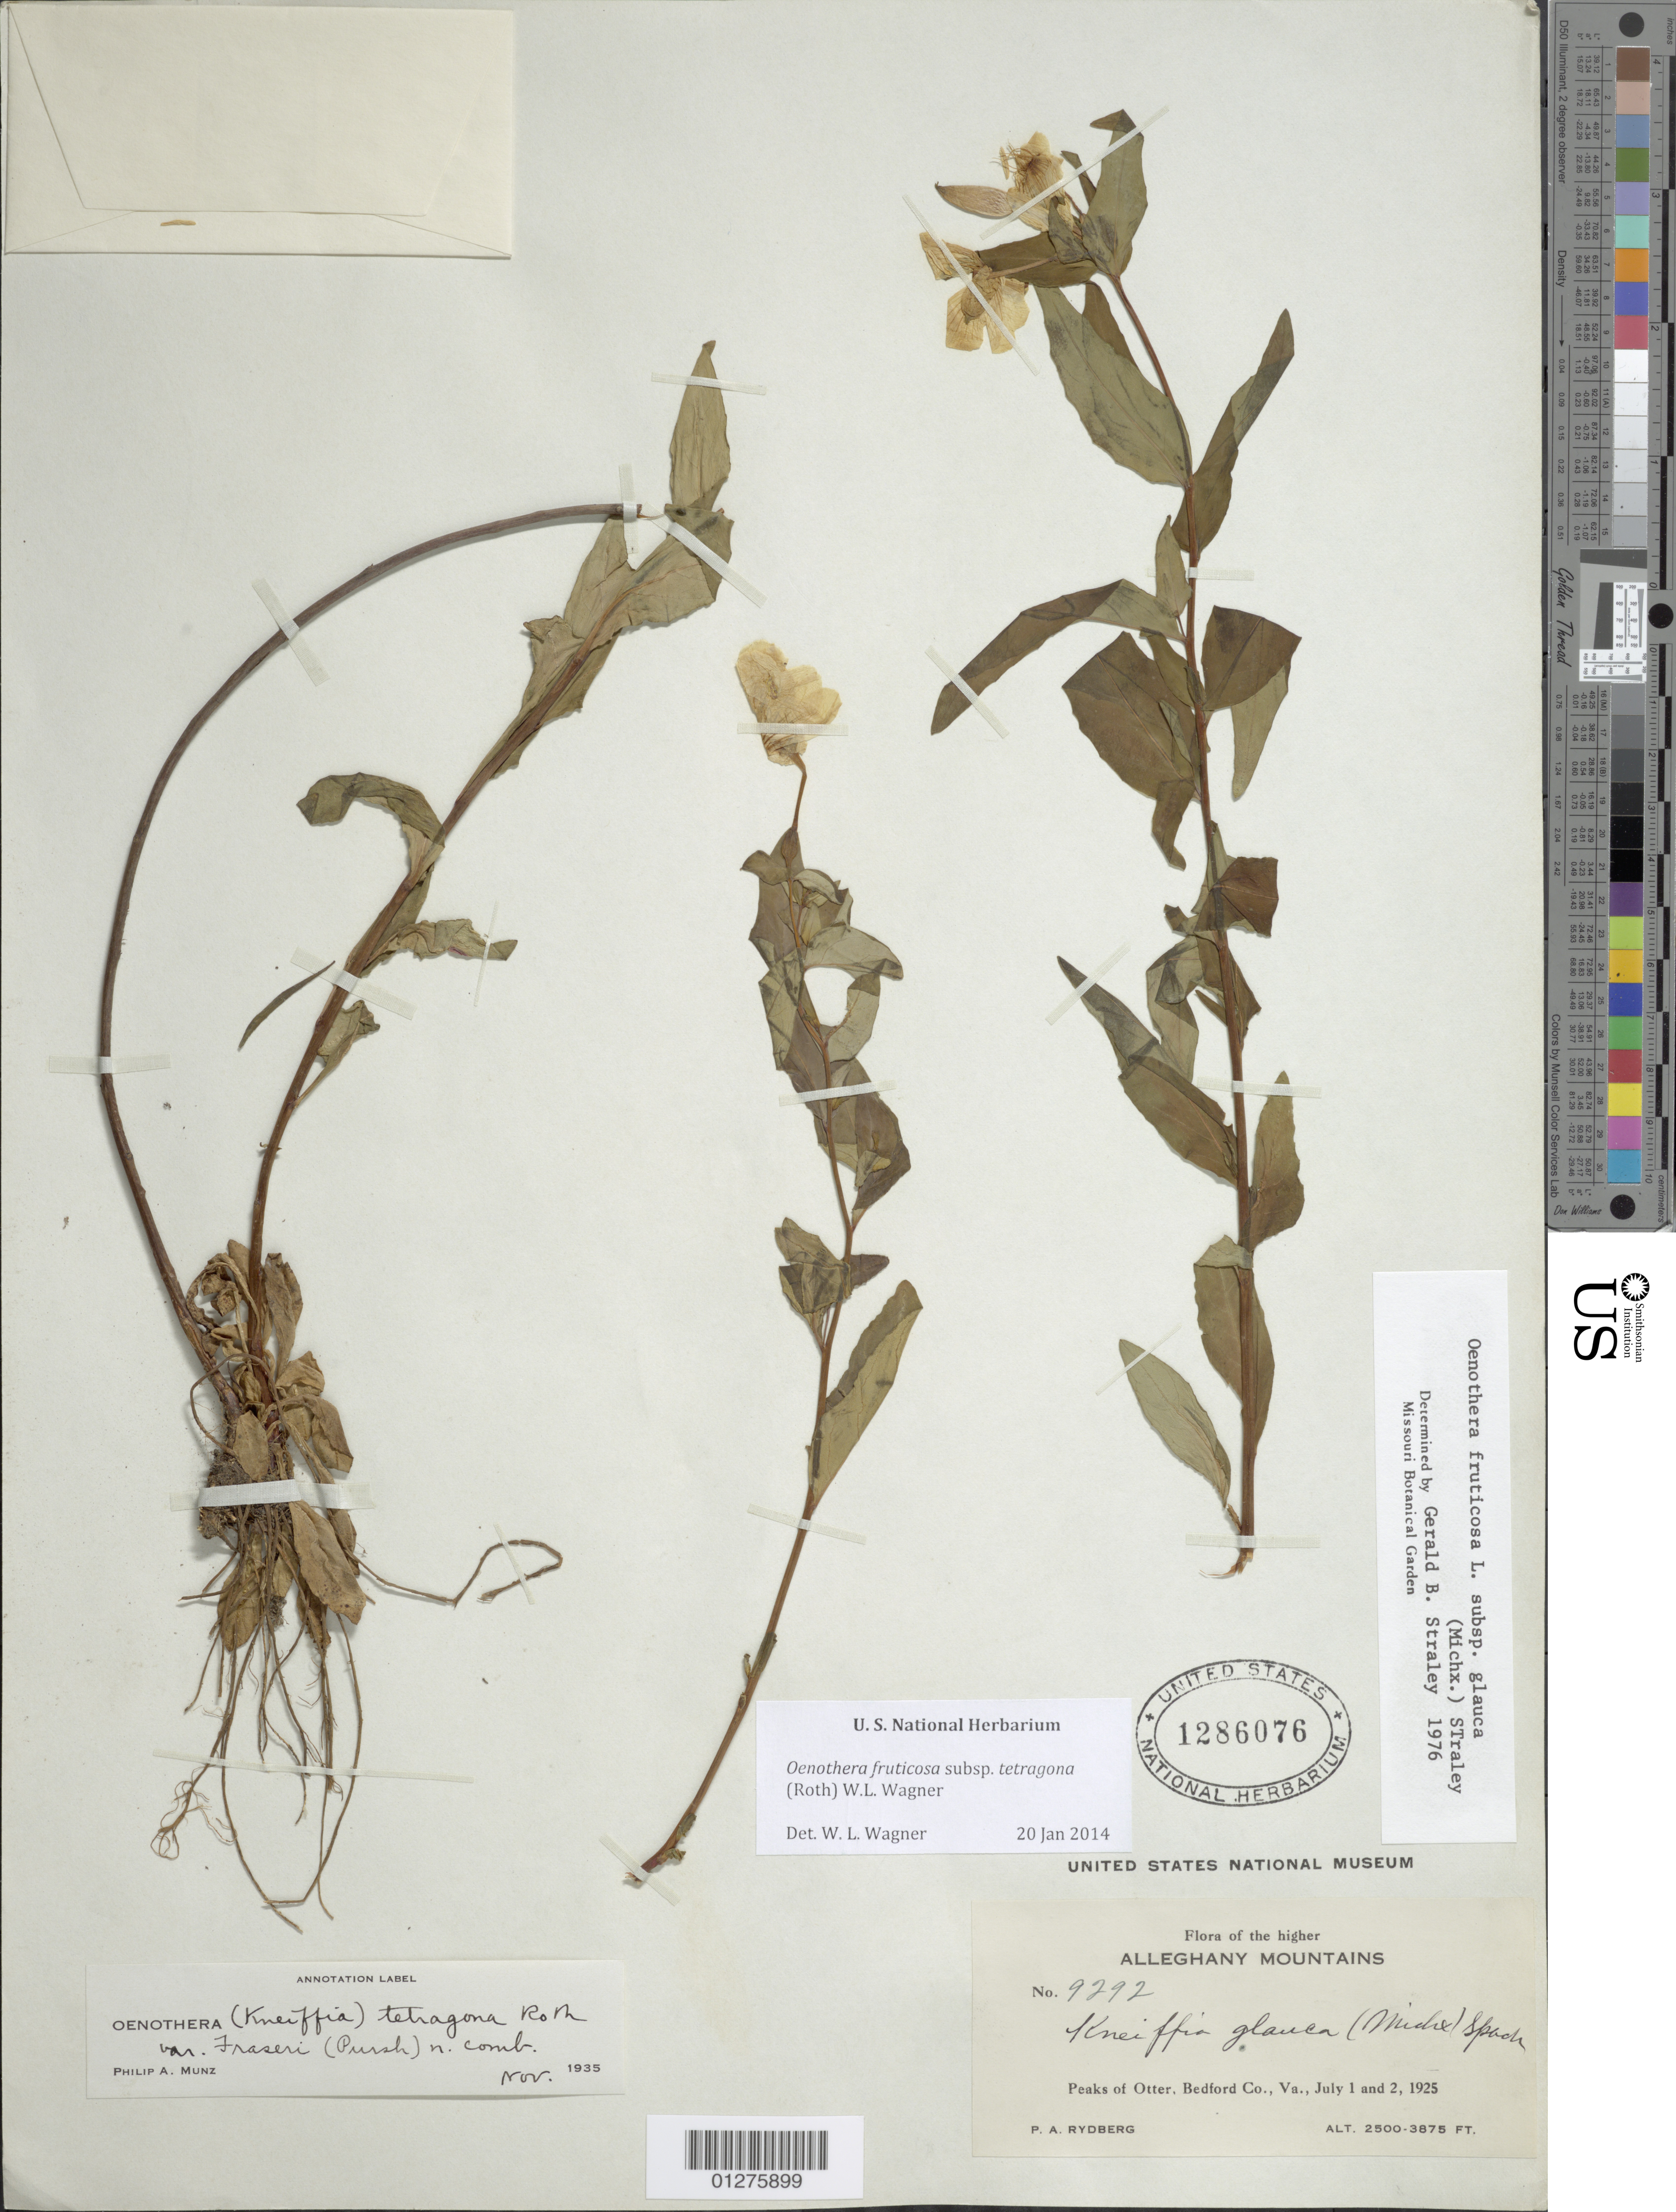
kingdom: Plantae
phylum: Tracheophyta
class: Magnoliopsida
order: Myrtales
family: Onagraceae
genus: Oenothera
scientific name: Oenothera fruticosa subsp. tetragona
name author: (Roth) W.L. Wagner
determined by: Wagner, W. L., (BOT), Smithsonian Institution - National Museum of Natural History (UNITED STATES)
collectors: P. A. Rydberg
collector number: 9292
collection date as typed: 01 Jul 1925 and 02 Jul 1925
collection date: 1925-07-01,1925-07-02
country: United States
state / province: Virginia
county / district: Bedford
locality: Peaks of Otter.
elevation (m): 762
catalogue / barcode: US 1286076